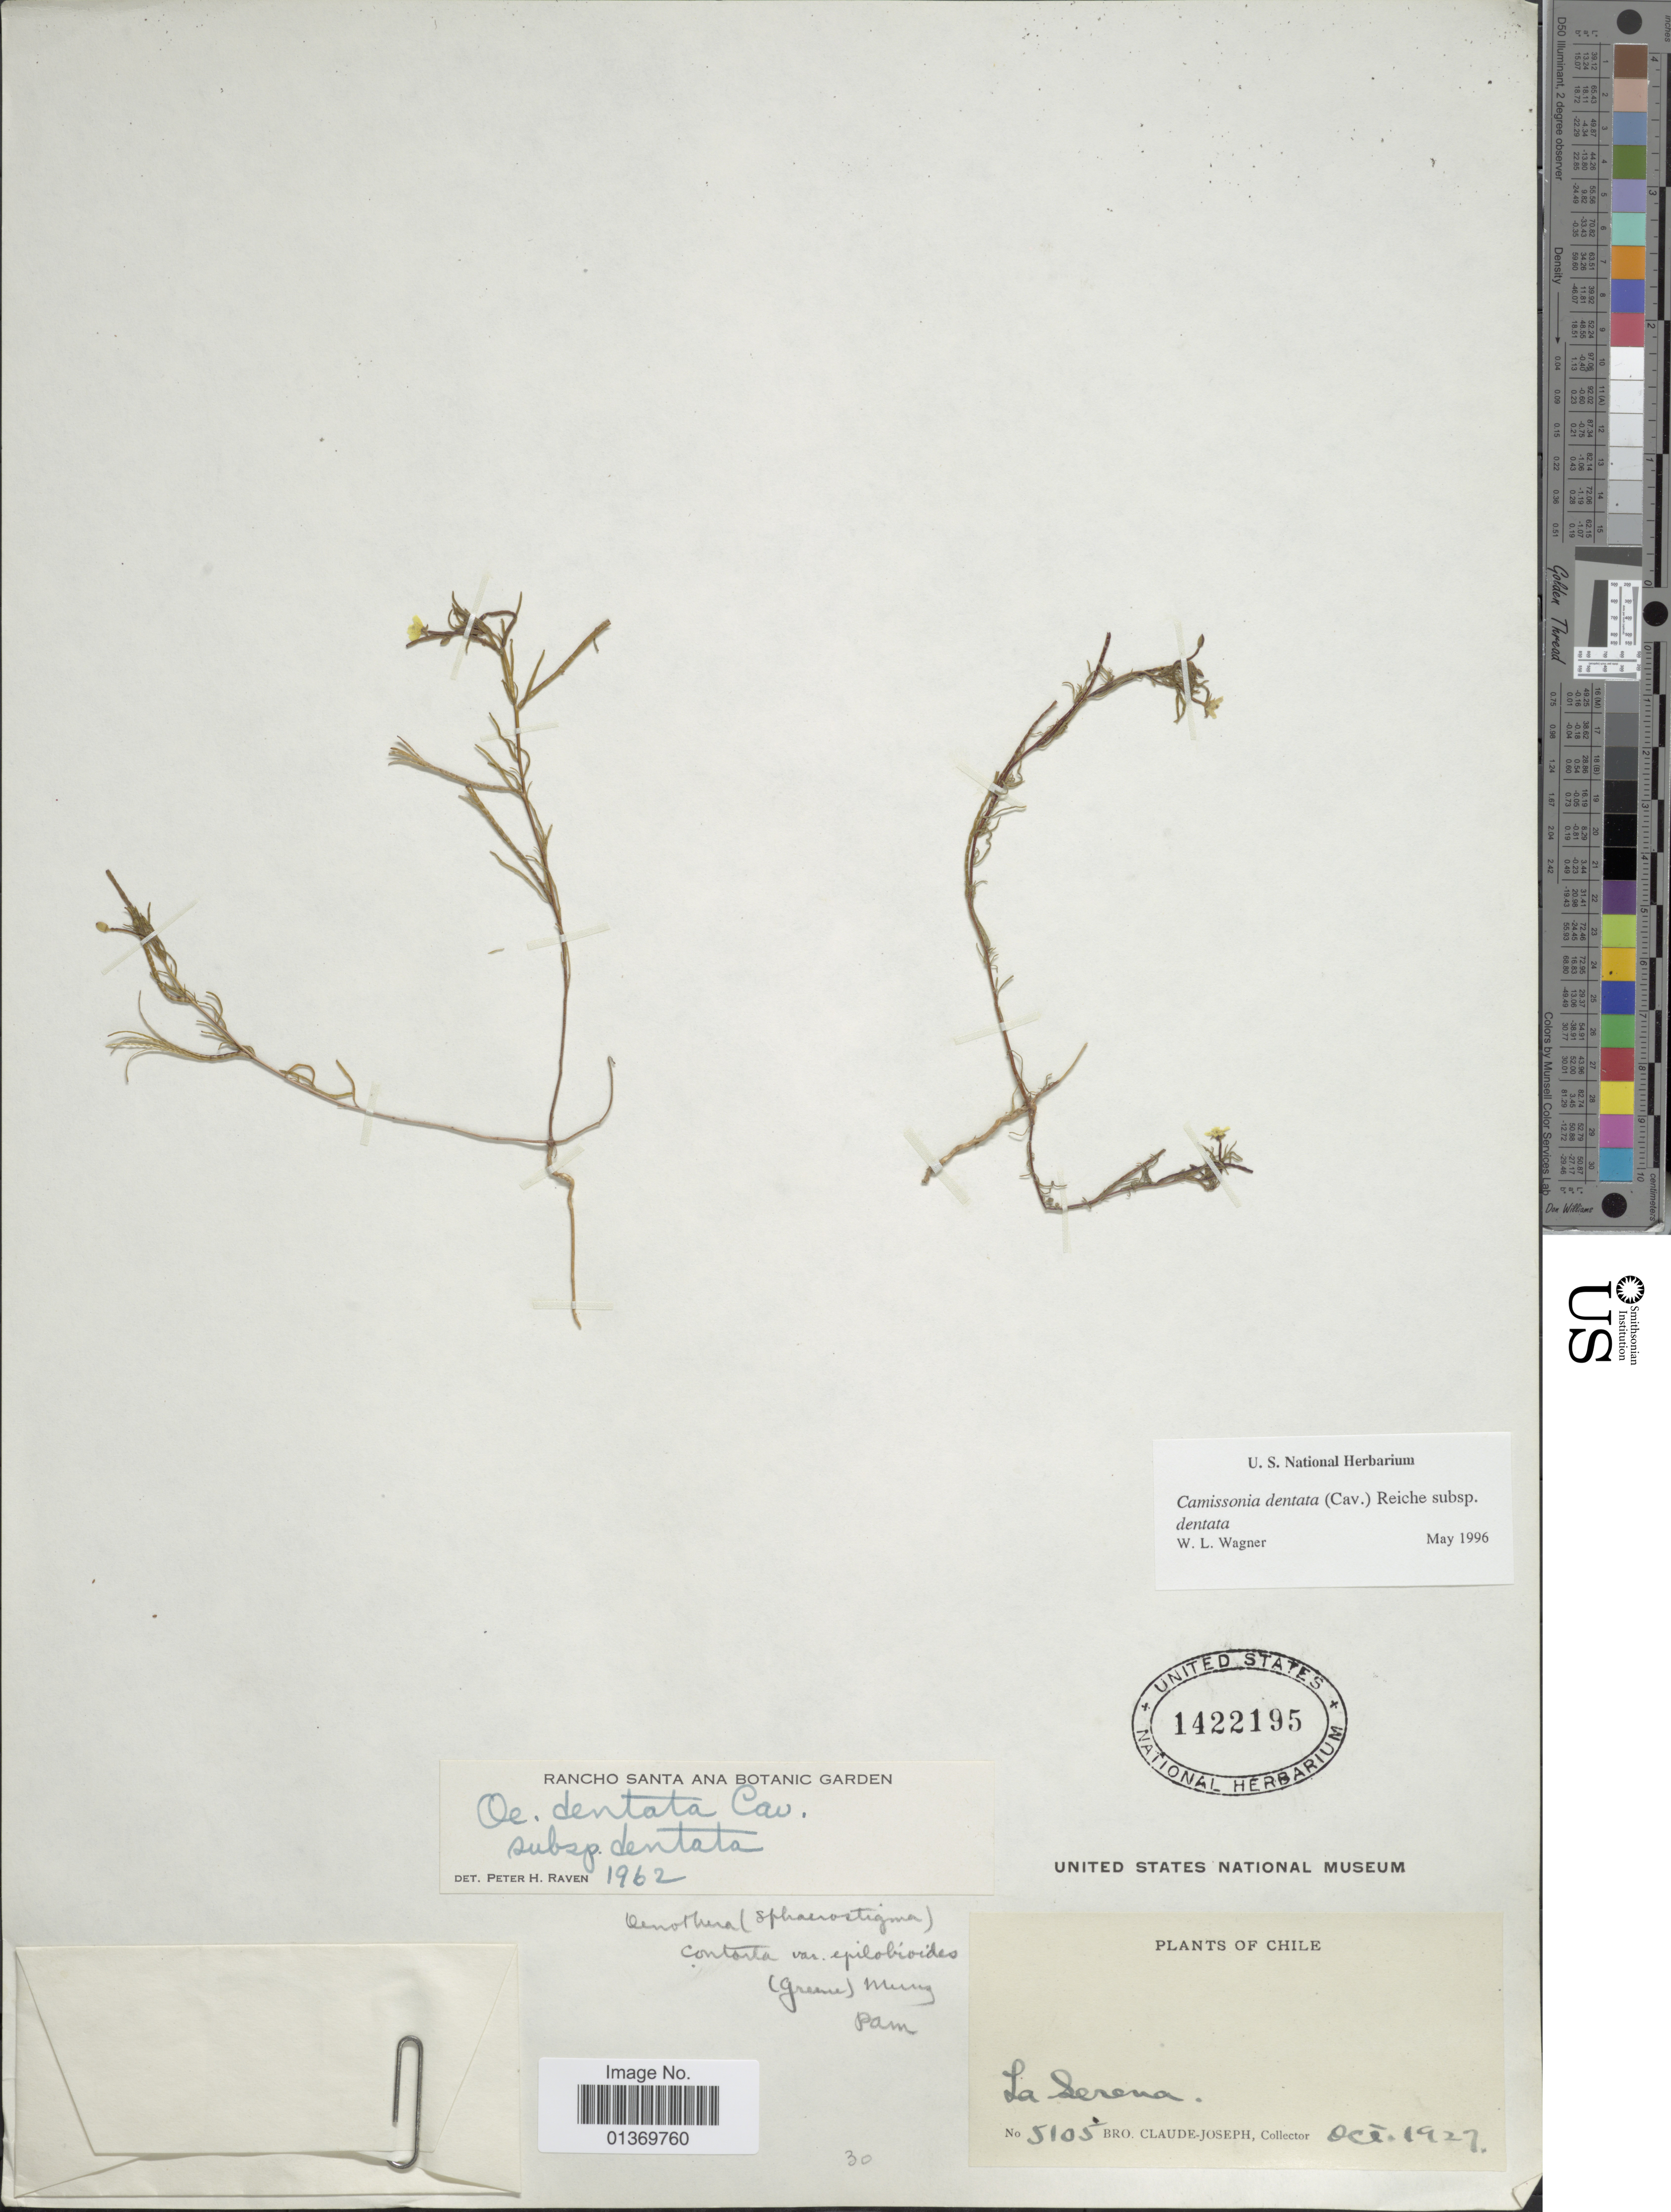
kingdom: Plantae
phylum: Tracheophyta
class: Magnoliopsida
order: Myrtales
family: Onagraceae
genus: Camissonia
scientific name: Camissonia dentata subsp. dentata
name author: (Cav.) Reiche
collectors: Bro. Claude-Joseph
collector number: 5105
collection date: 1927-10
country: Chile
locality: La Serena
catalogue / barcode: US 1422195